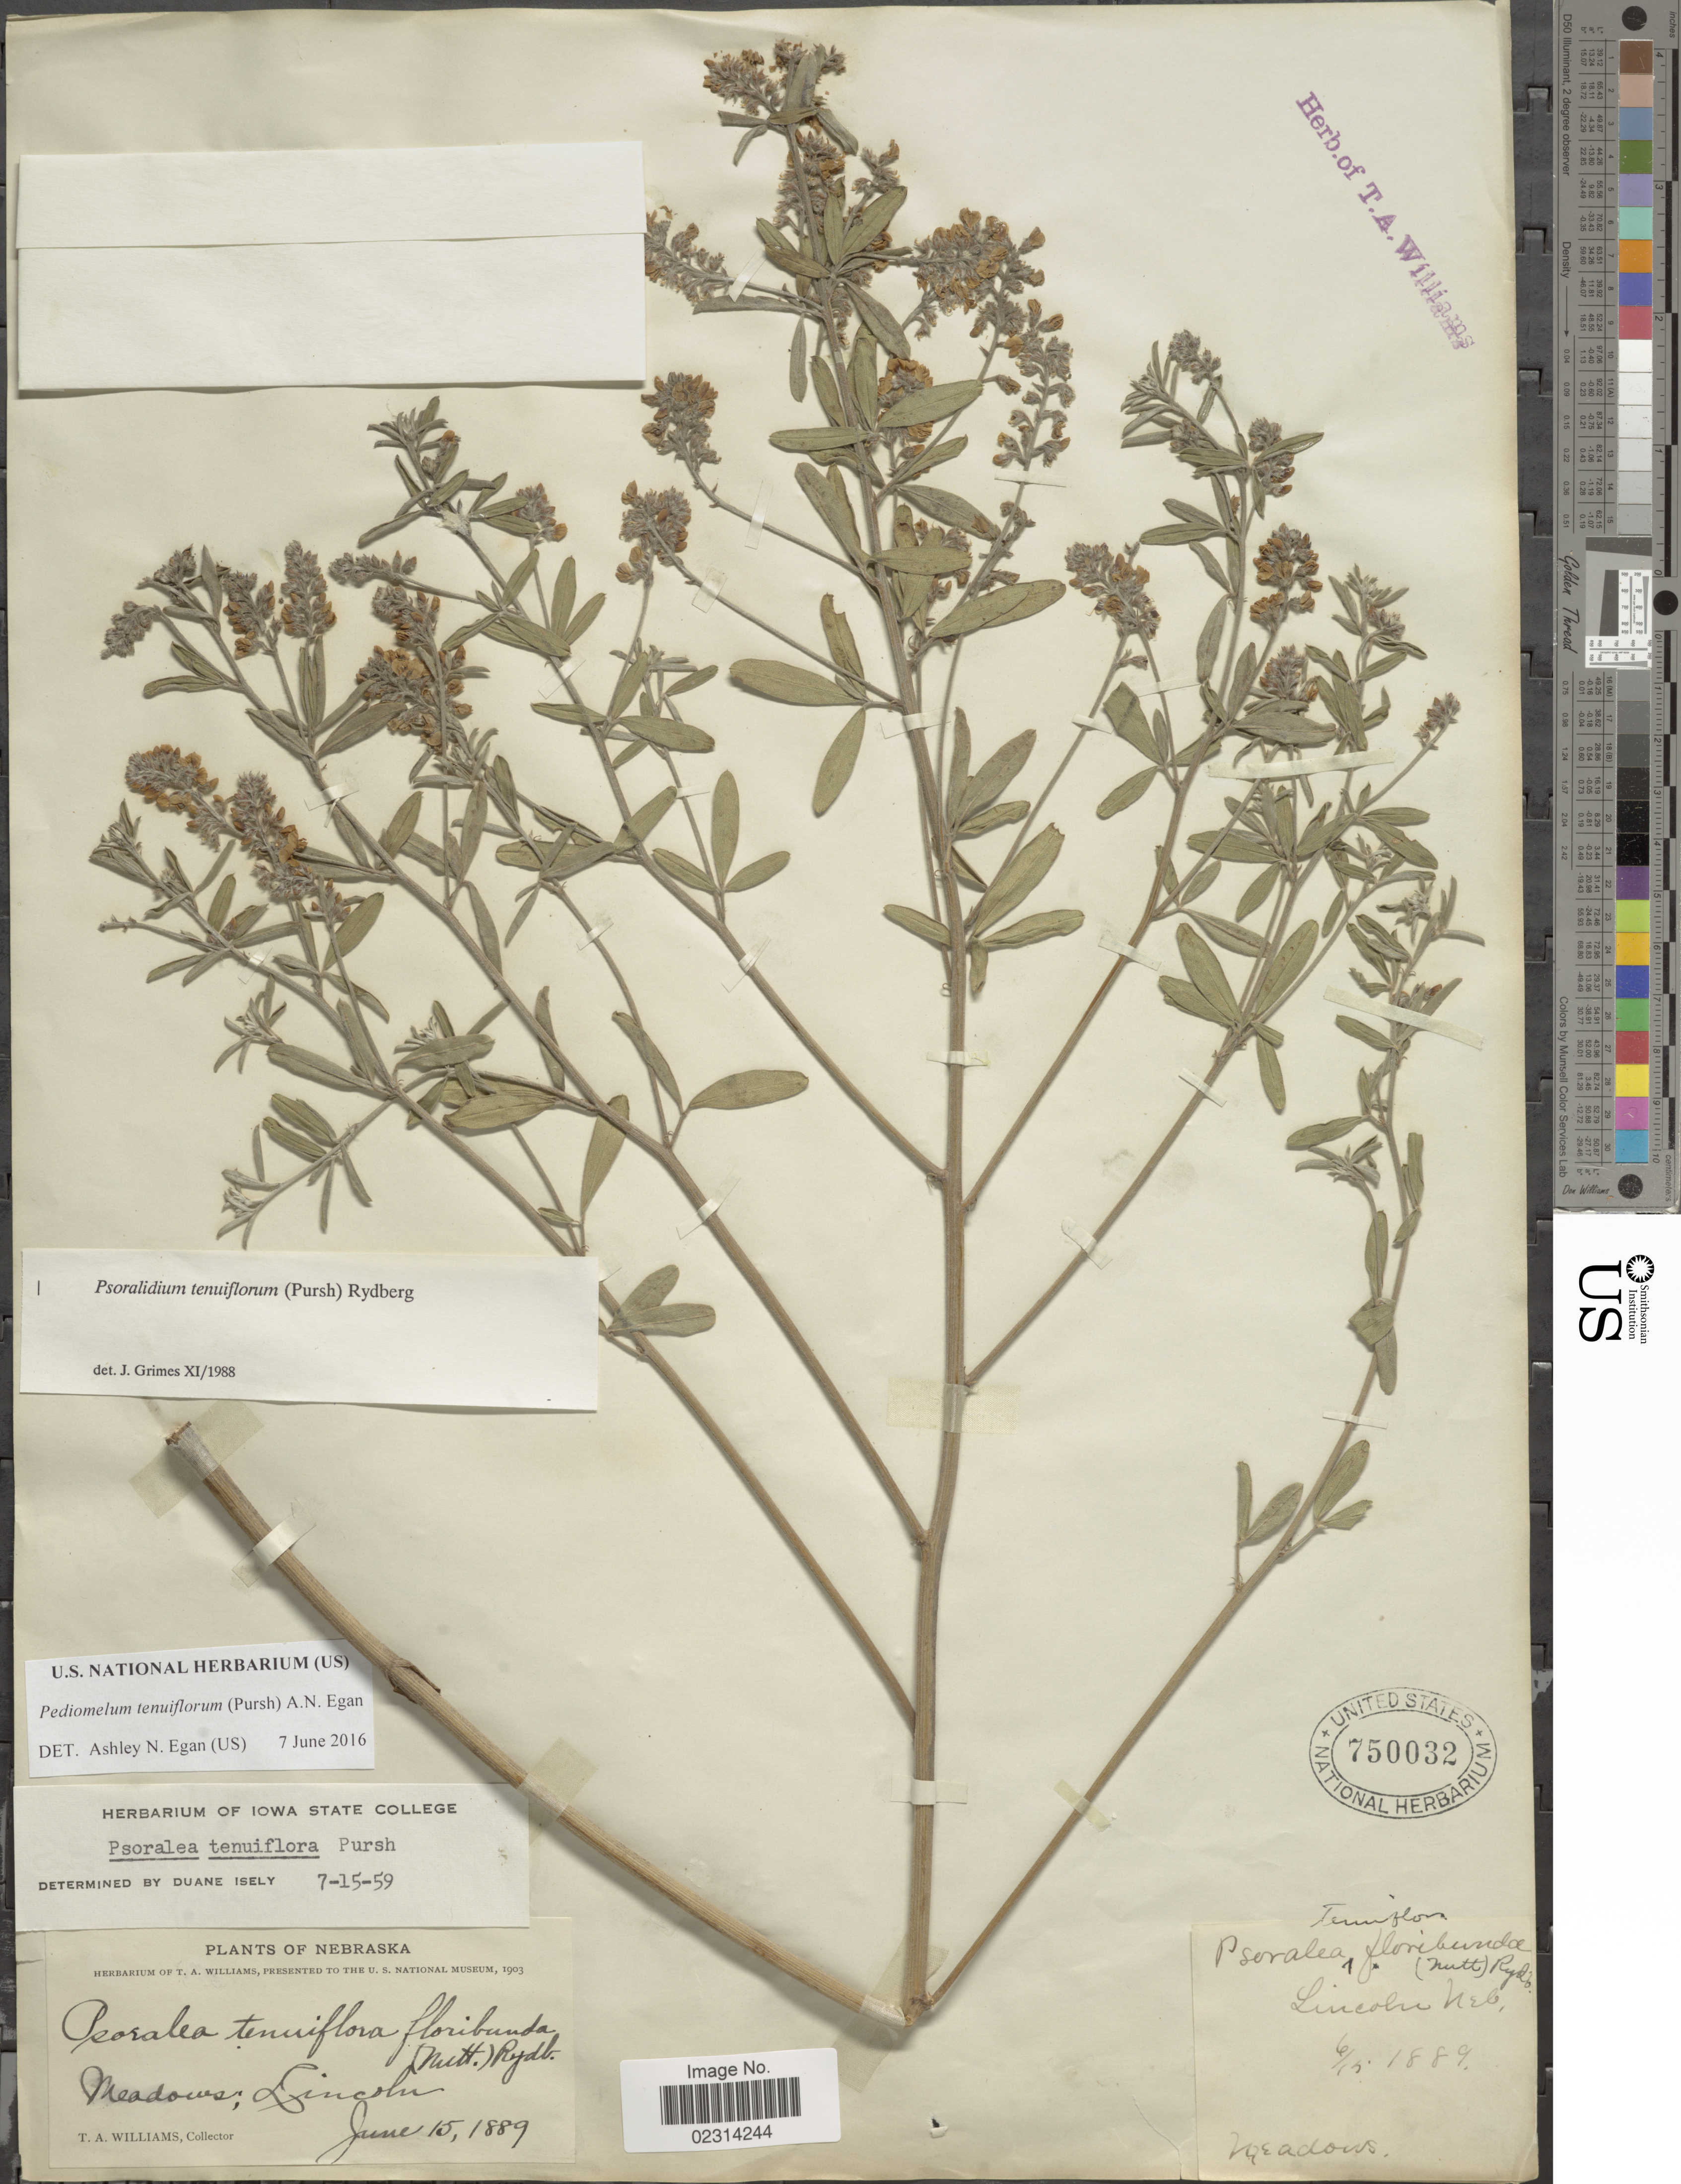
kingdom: Plantae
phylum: Tracheophyta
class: Magnoliopsida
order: Fabales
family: Fabaceae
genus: Psoralidium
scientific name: Psoralidium tenuiflorum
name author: (Pursh) Rydb.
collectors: T. A. Williams (herbarium)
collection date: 1889-06-15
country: United States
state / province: Nebraska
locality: Lincoln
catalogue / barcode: US 750032